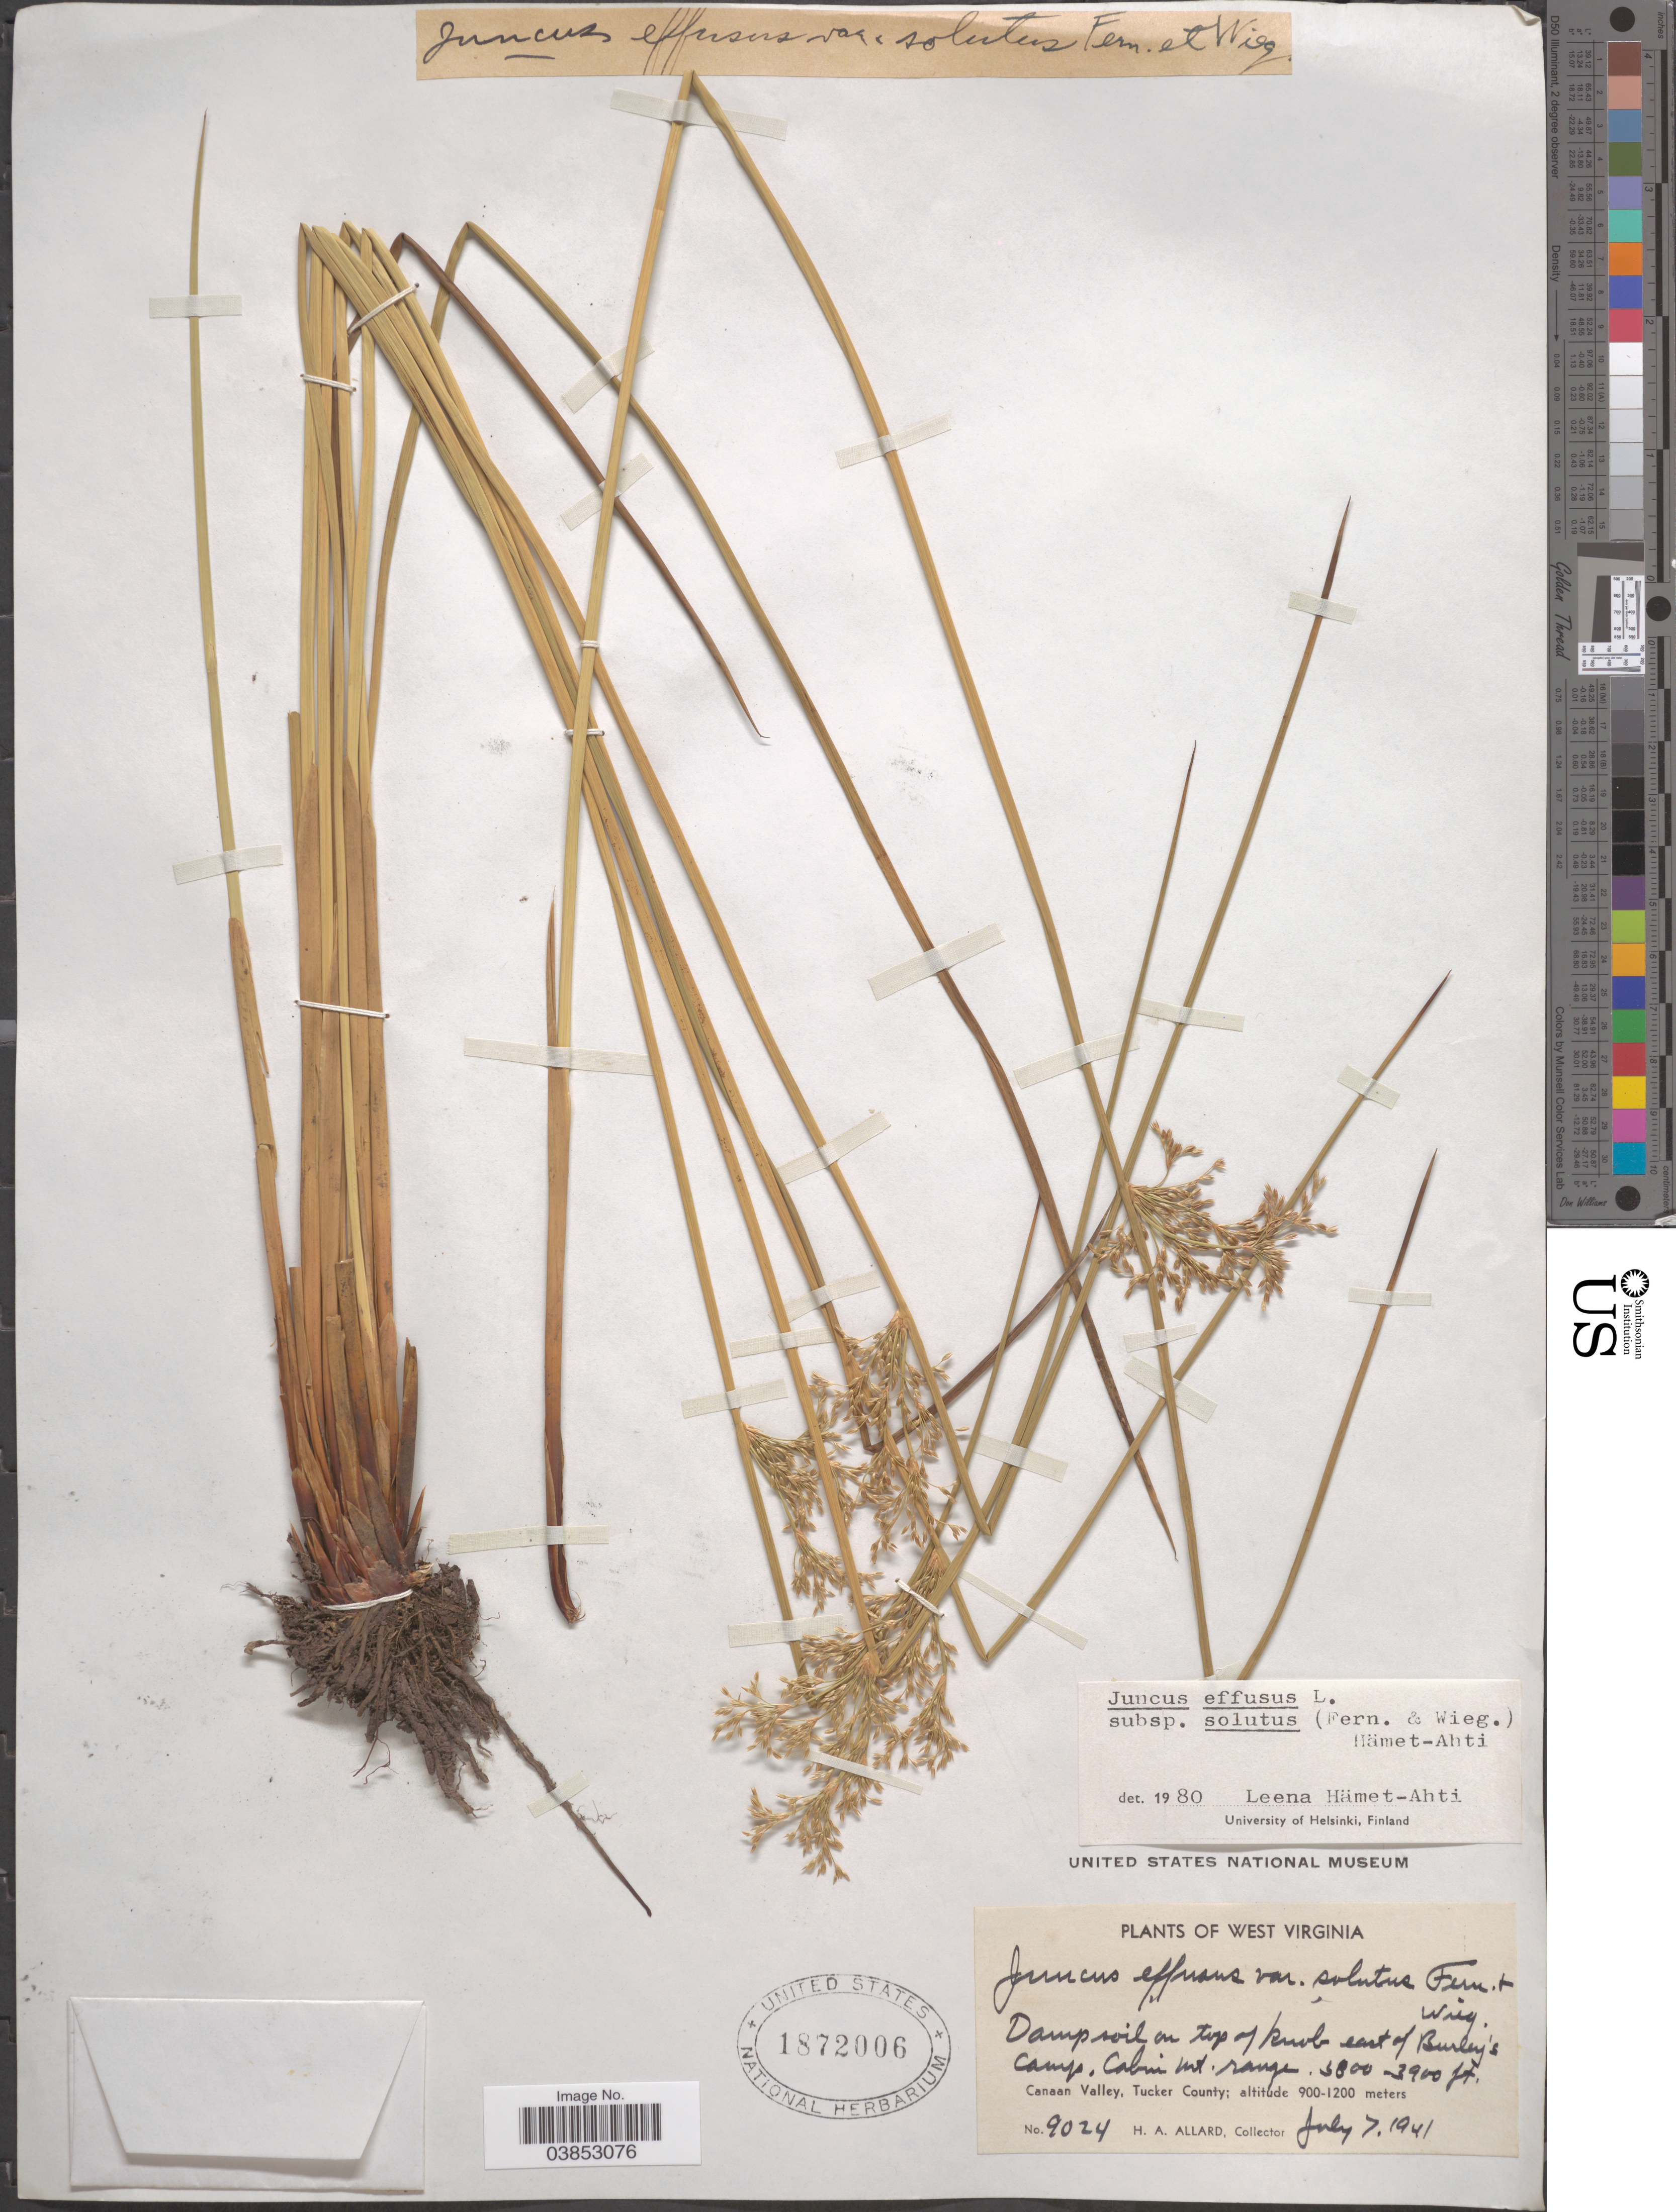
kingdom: Plantae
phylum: Tracheophyta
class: Liliopsida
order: Poales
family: Juncaceae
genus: Juncus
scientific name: Juncus effusus var. solutus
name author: Fernald & Wiegand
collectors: H. A. Allard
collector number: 9024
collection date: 1941-07-07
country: United States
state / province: West Virginia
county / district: Tucker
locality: On top of knob east of Burley's Camp, Cabin Mt. range. Canaan Valley, Tucker County.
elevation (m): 1158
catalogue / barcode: US 1872006